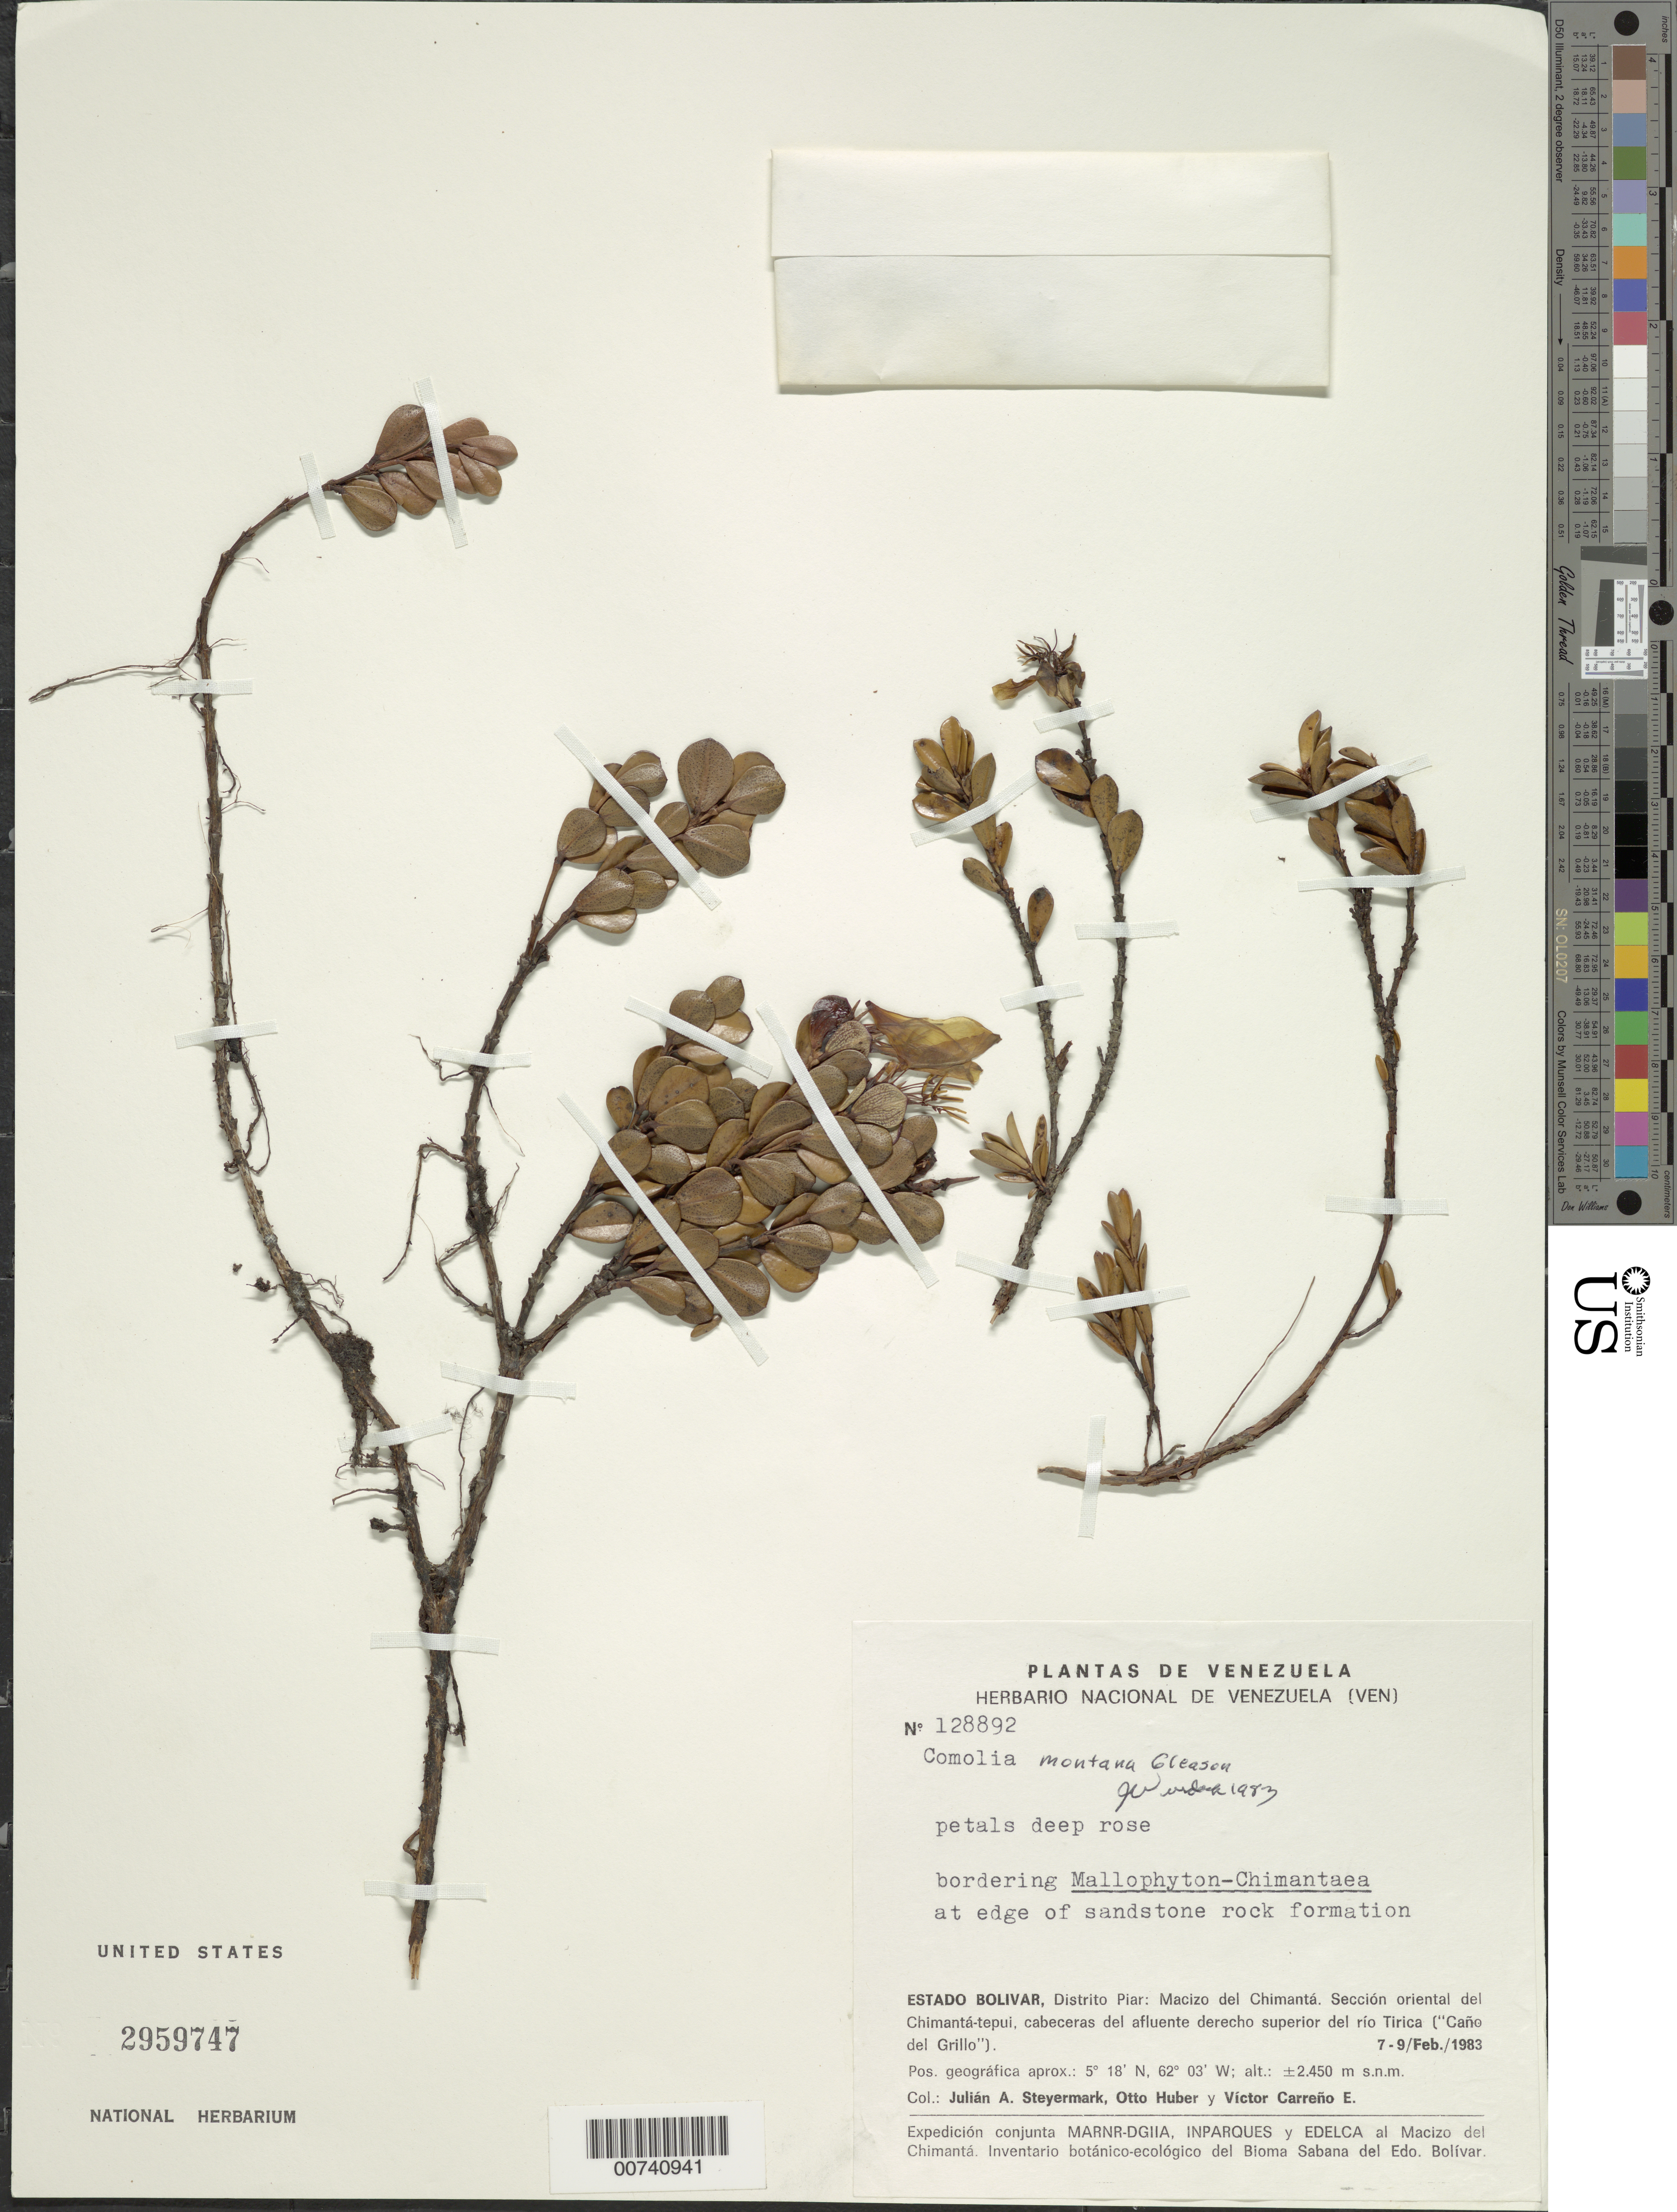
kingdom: Plantae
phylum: Tracheophyta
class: Magnoliopsida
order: Myrtales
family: Melastomataceae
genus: Comoliopsis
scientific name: Comoliopsis montana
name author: (Gleason) M.J. Rocha & P.J.F. Guim.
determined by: Nunes da Silva, Diego, (RB), Jardim Botanico do Rio de Janeiro - Herbario (BRAZIL)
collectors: J. Steyermark, O. Huber & V. Carreño E.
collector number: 128892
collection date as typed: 7-Feb-83 to 9-Feb-83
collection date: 1983-02-07/1983-02-09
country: Venezuela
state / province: Bolívar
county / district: Piar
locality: Macizo del Chimantá, sect. oriental del Chimantá-tepuí, cabeceras del afluente derecho superíor del Río Tirica (Caño del Grillo)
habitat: Bordering Mallophtyon-Chimantaea subsavana at edge of sandstone rock formation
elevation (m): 2450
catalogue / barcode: US 2959747